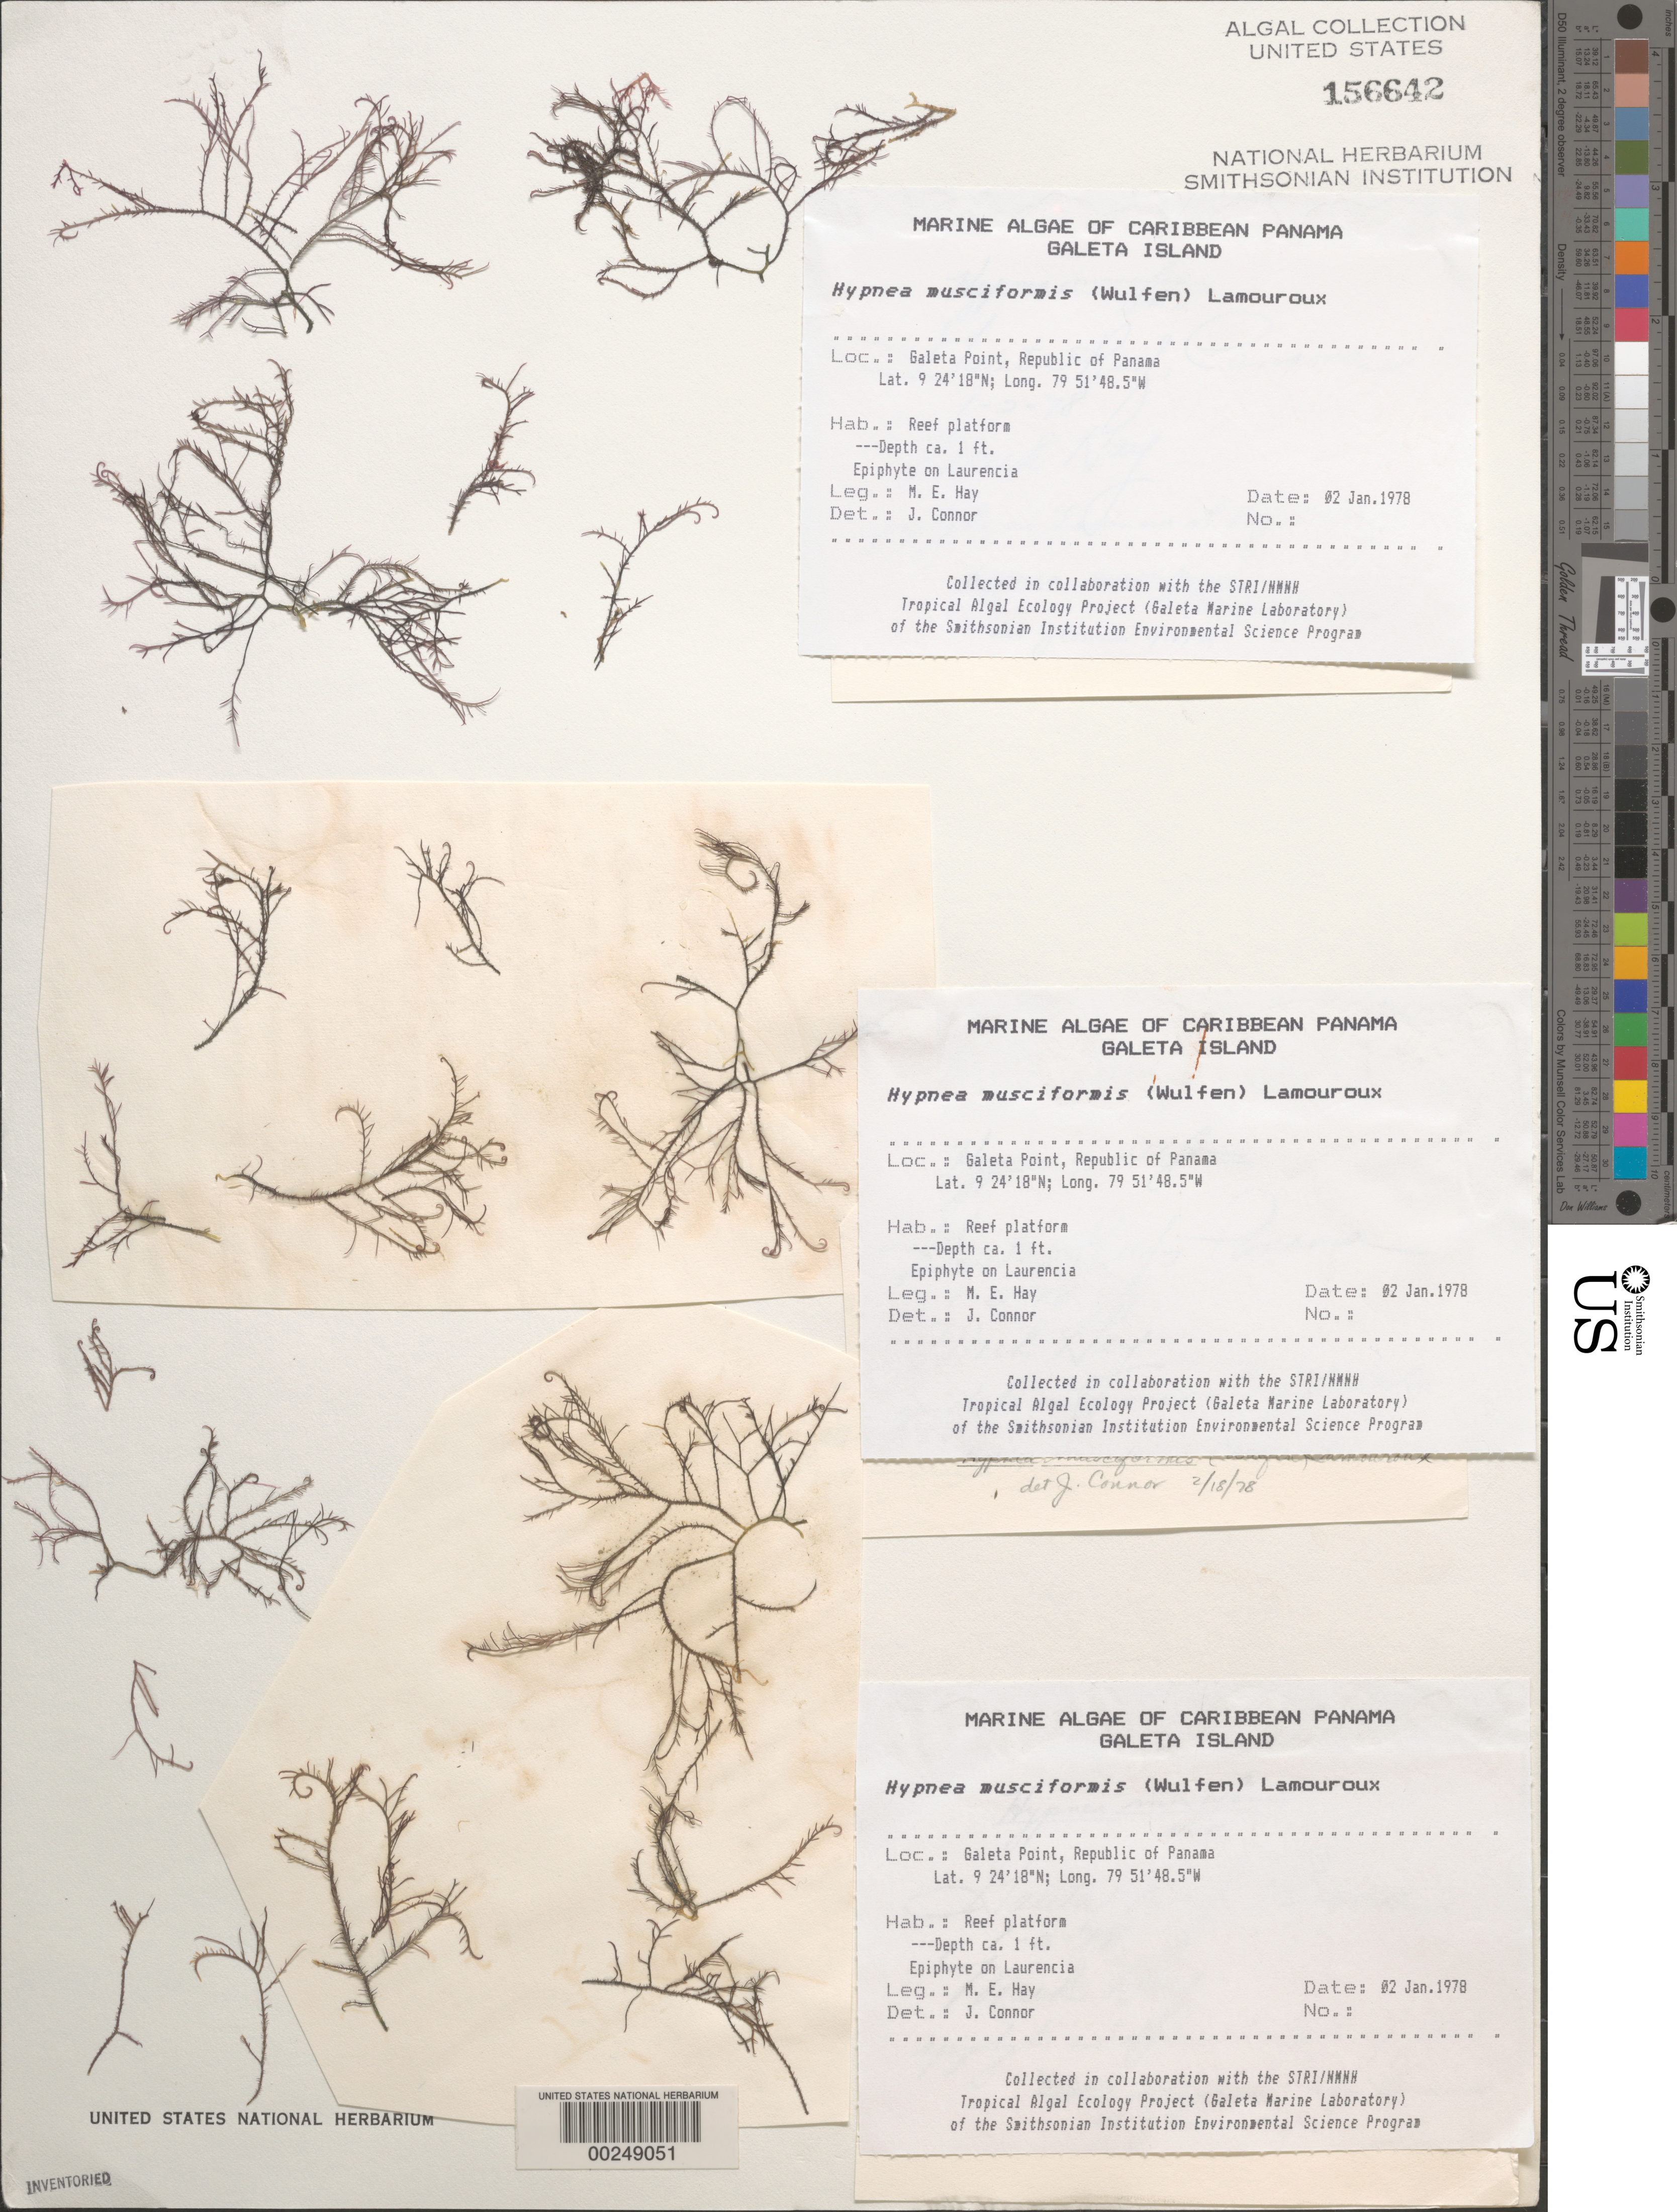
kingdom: Plantae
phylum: Rhodophyta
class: Florideophyceae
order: Gigartinales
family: Cystocloniaceae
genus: Hypnea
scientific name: Hypnea musciformis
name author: (Wulfen) J.V.Lamouroux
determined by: Connor, J.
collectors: M. E. Hay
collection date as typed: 02 Jan 1978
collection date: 1978-01-02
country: Panama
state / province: Colón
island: Galeta Island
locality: Galeta Point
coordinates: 9 24' 18" N, 79 51' 48.5" W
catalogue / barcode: US 156642